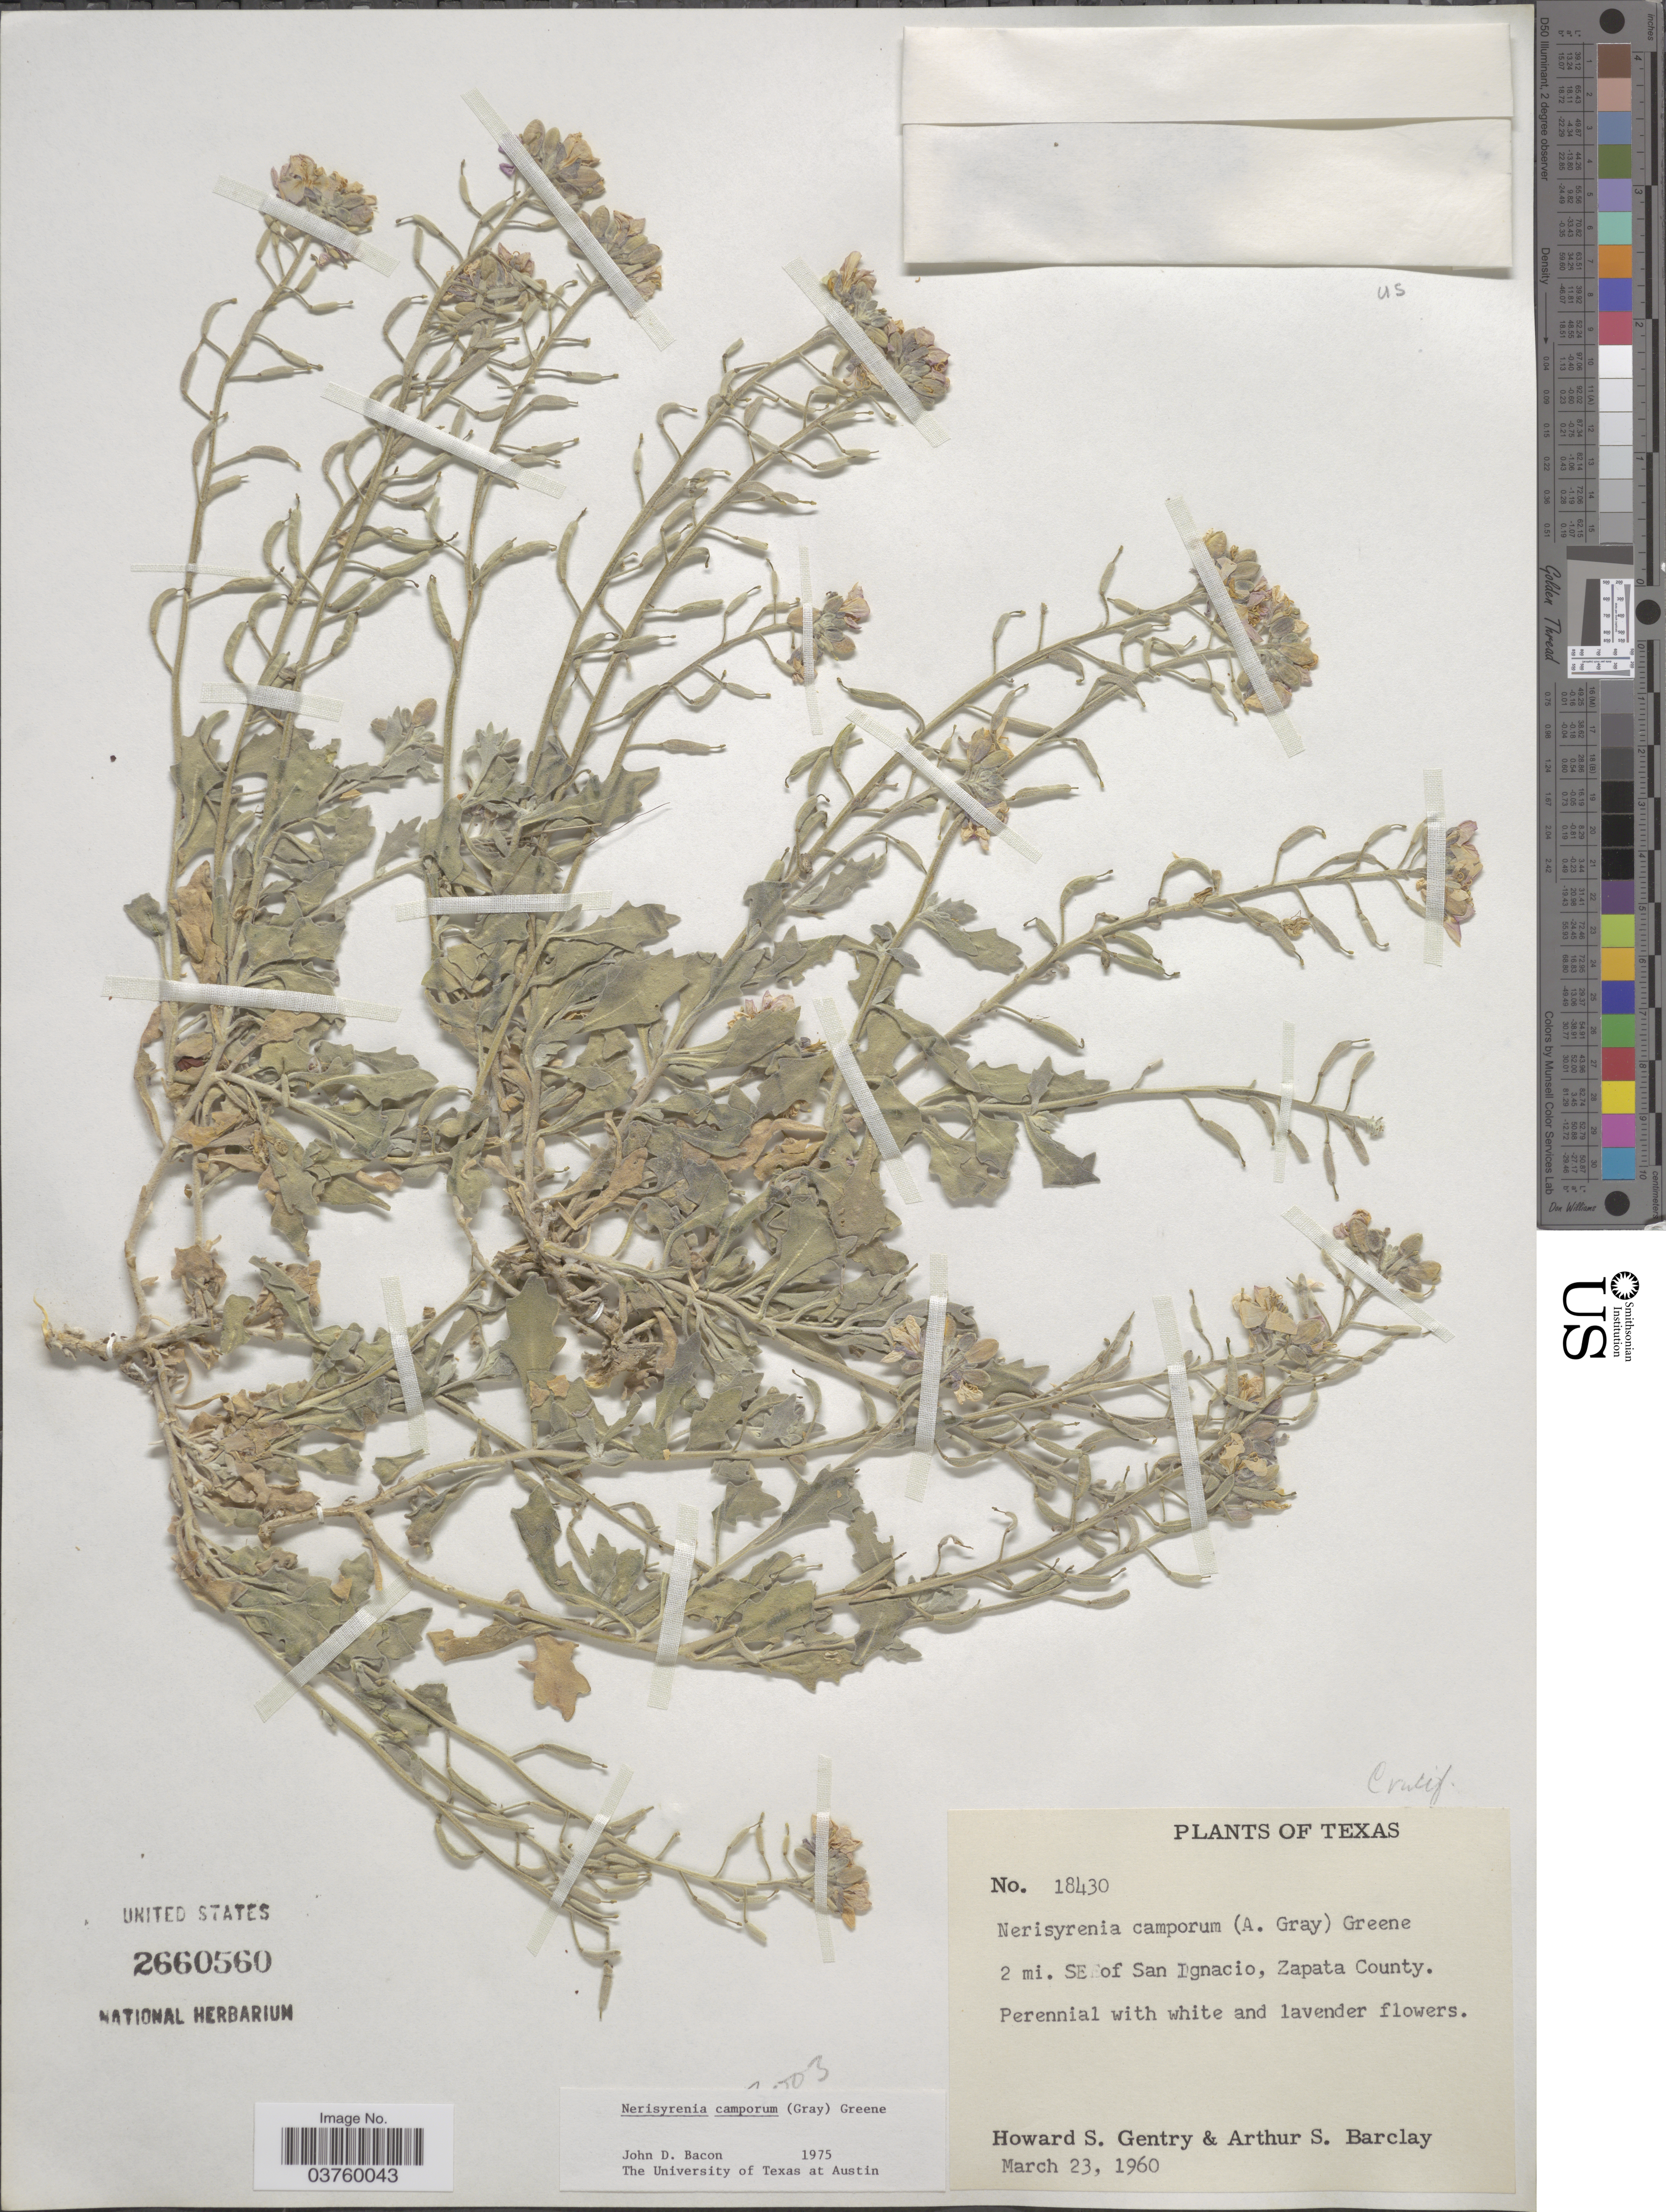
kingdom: Plantae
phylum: Tracheophyta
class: Magnoliopsida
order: Brassicales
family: Brassicaceae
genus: Nerisyrenia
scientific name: Nerisyrenia camporum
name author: (A. Gray) Greene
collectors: H. S. Gentry & A. S. Barclay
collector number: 18430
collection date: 1960-03-23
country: United States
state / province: Texas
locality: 2 mi. SE of San Ignacio, Zapata County.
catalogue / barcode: US 2660560